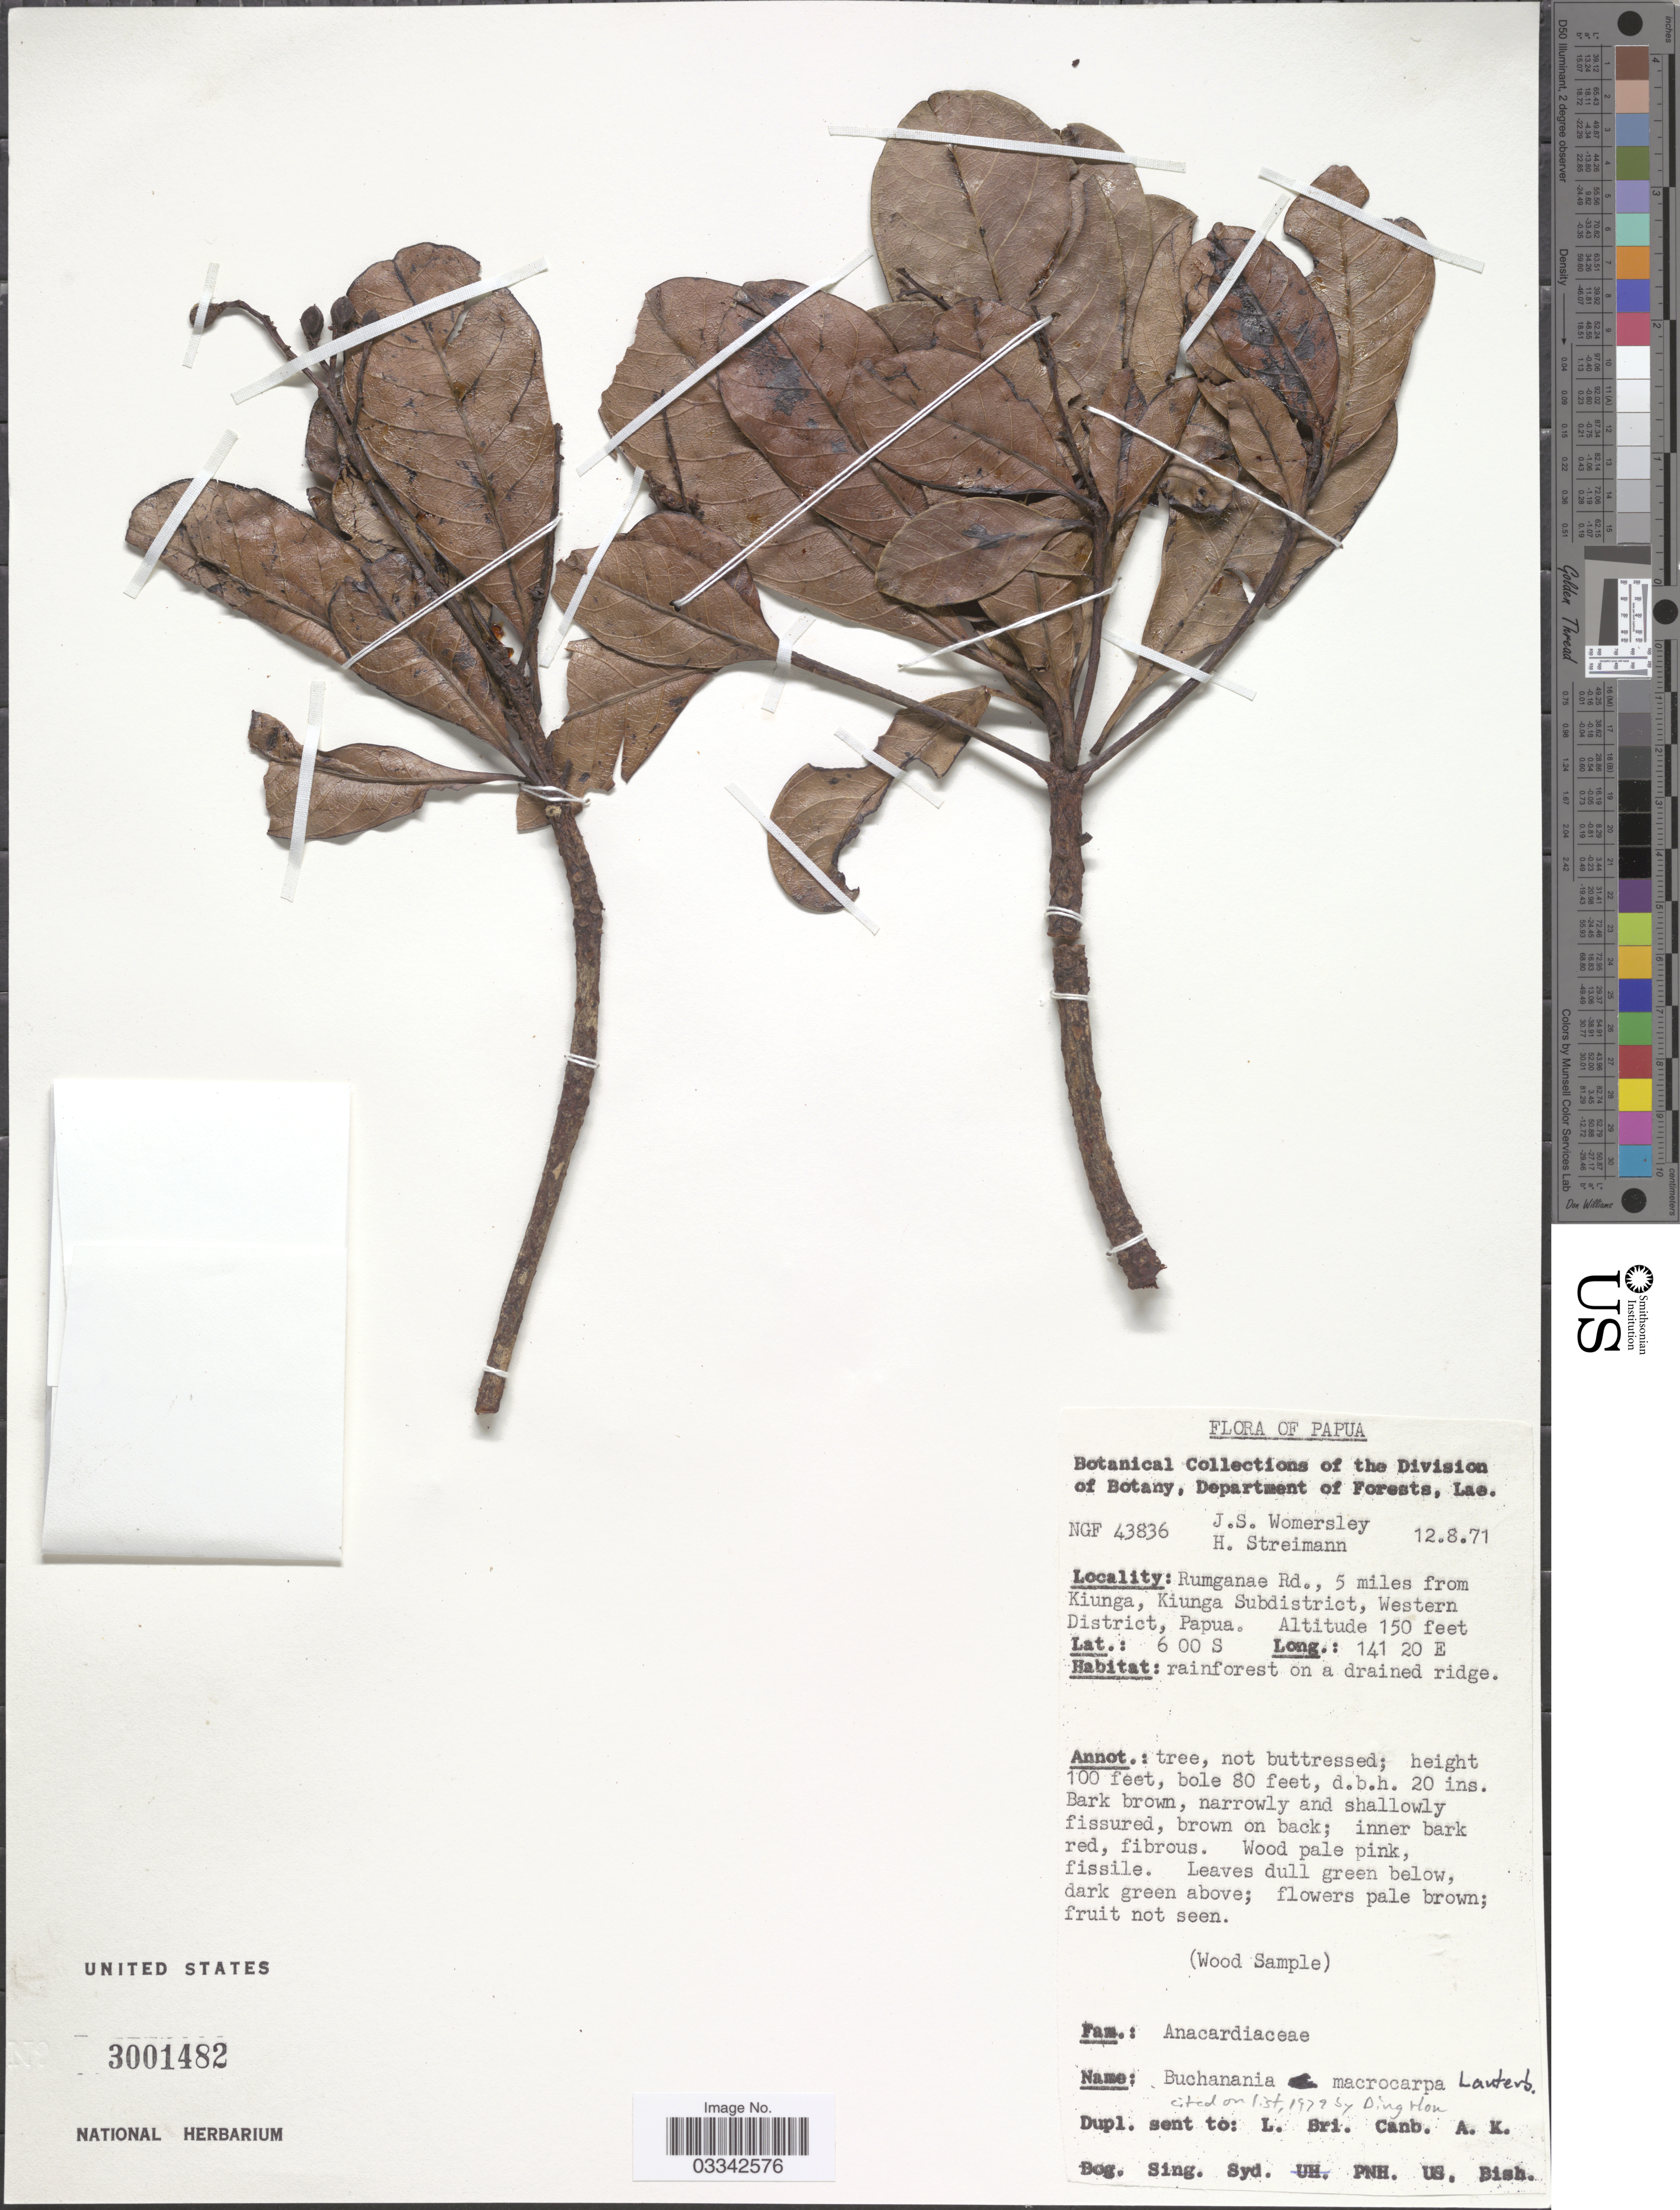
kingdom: Plantae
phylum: Tracheophyta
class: Magnoliopsida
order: Sapindales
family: Anacardiaceae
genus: Buchanania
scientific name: Buchanania macrocarpa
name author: Lauterb.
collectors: J. S. Womersley & H. Streimann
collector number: NGF 43836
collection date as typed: Transcribed d/m/y: 12/8/71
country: Papua New Guinea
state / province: Manus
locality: Rumganae Rd., 5 miles from Kiunga, Kiunga Subdistrict, Western District.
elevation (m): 46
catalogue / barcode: US 3001482